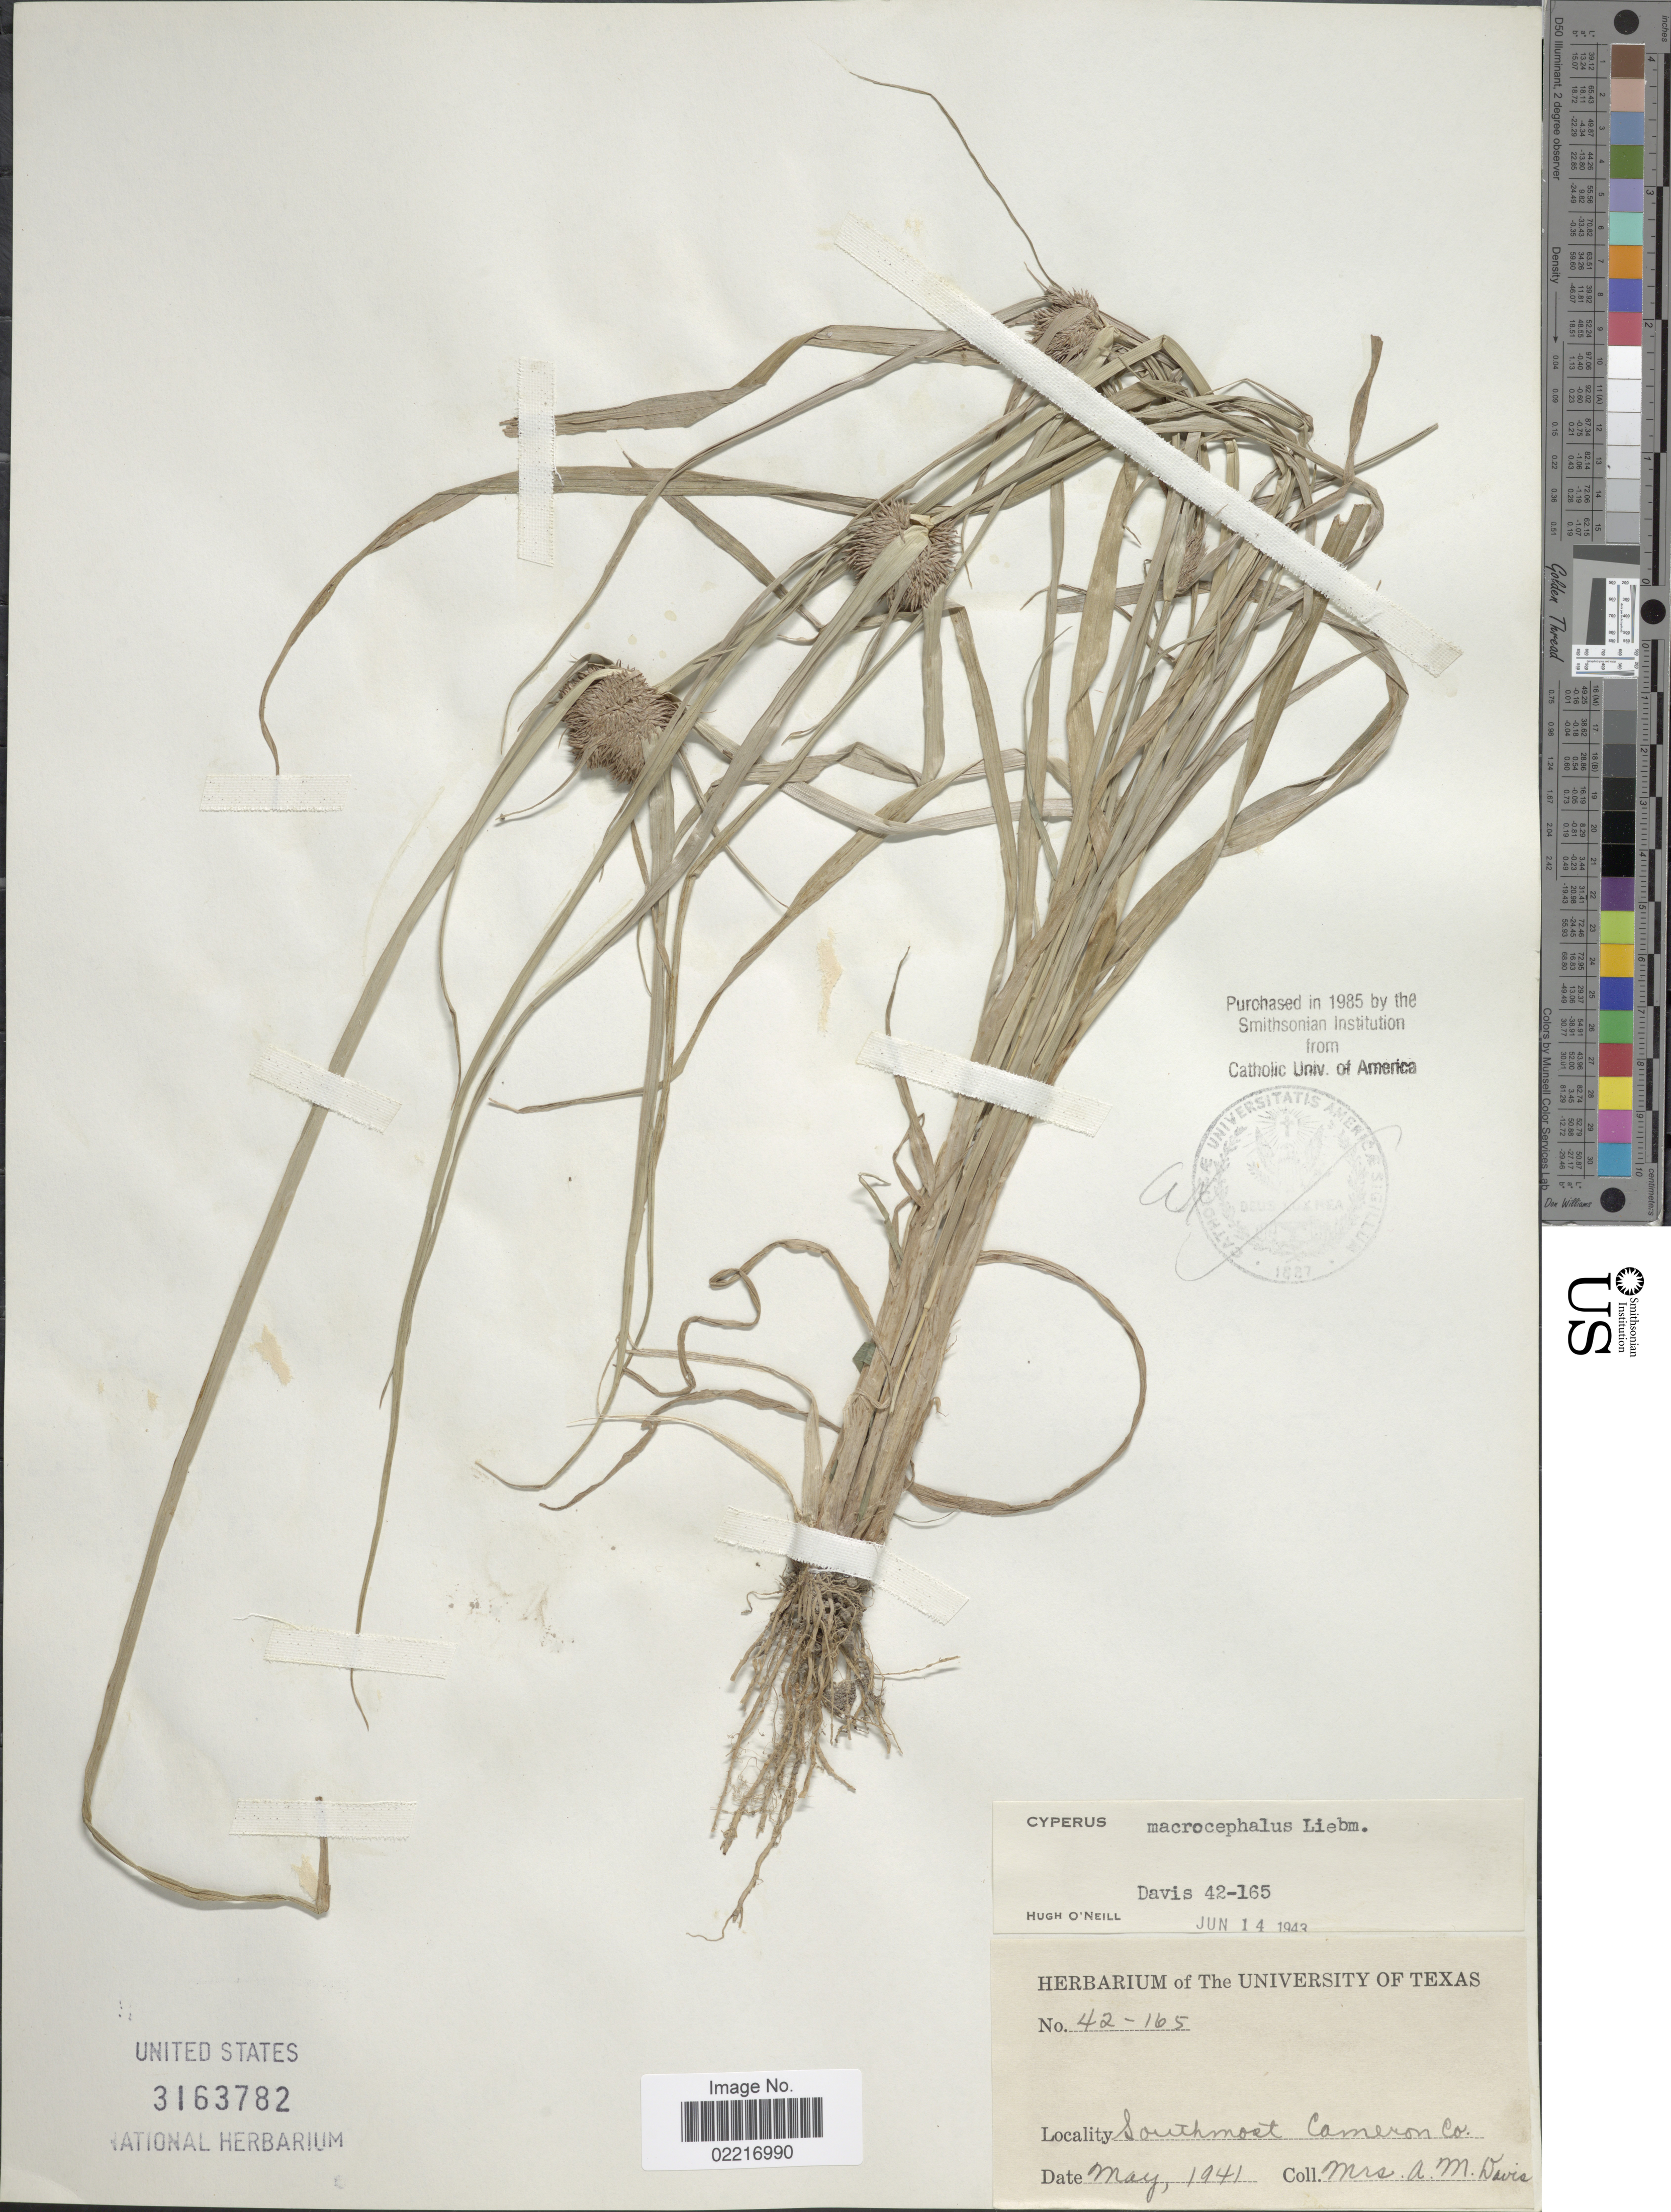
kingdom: Plantae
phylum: Tracheophyta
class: Liliopsida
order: Poales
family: Cyperaceae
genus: Cyperus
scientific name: Cyperus conglobatus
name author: Humb. ex Link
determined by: Strong, Mark T., (BOT), Smithsonian Institution - National Museum of Natural History (UNITED STATES)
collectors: A. Davis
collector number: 42-165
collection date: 1941-05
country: United States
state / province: Texas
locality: Southmost Cameron Co.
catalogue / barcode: US 3163782